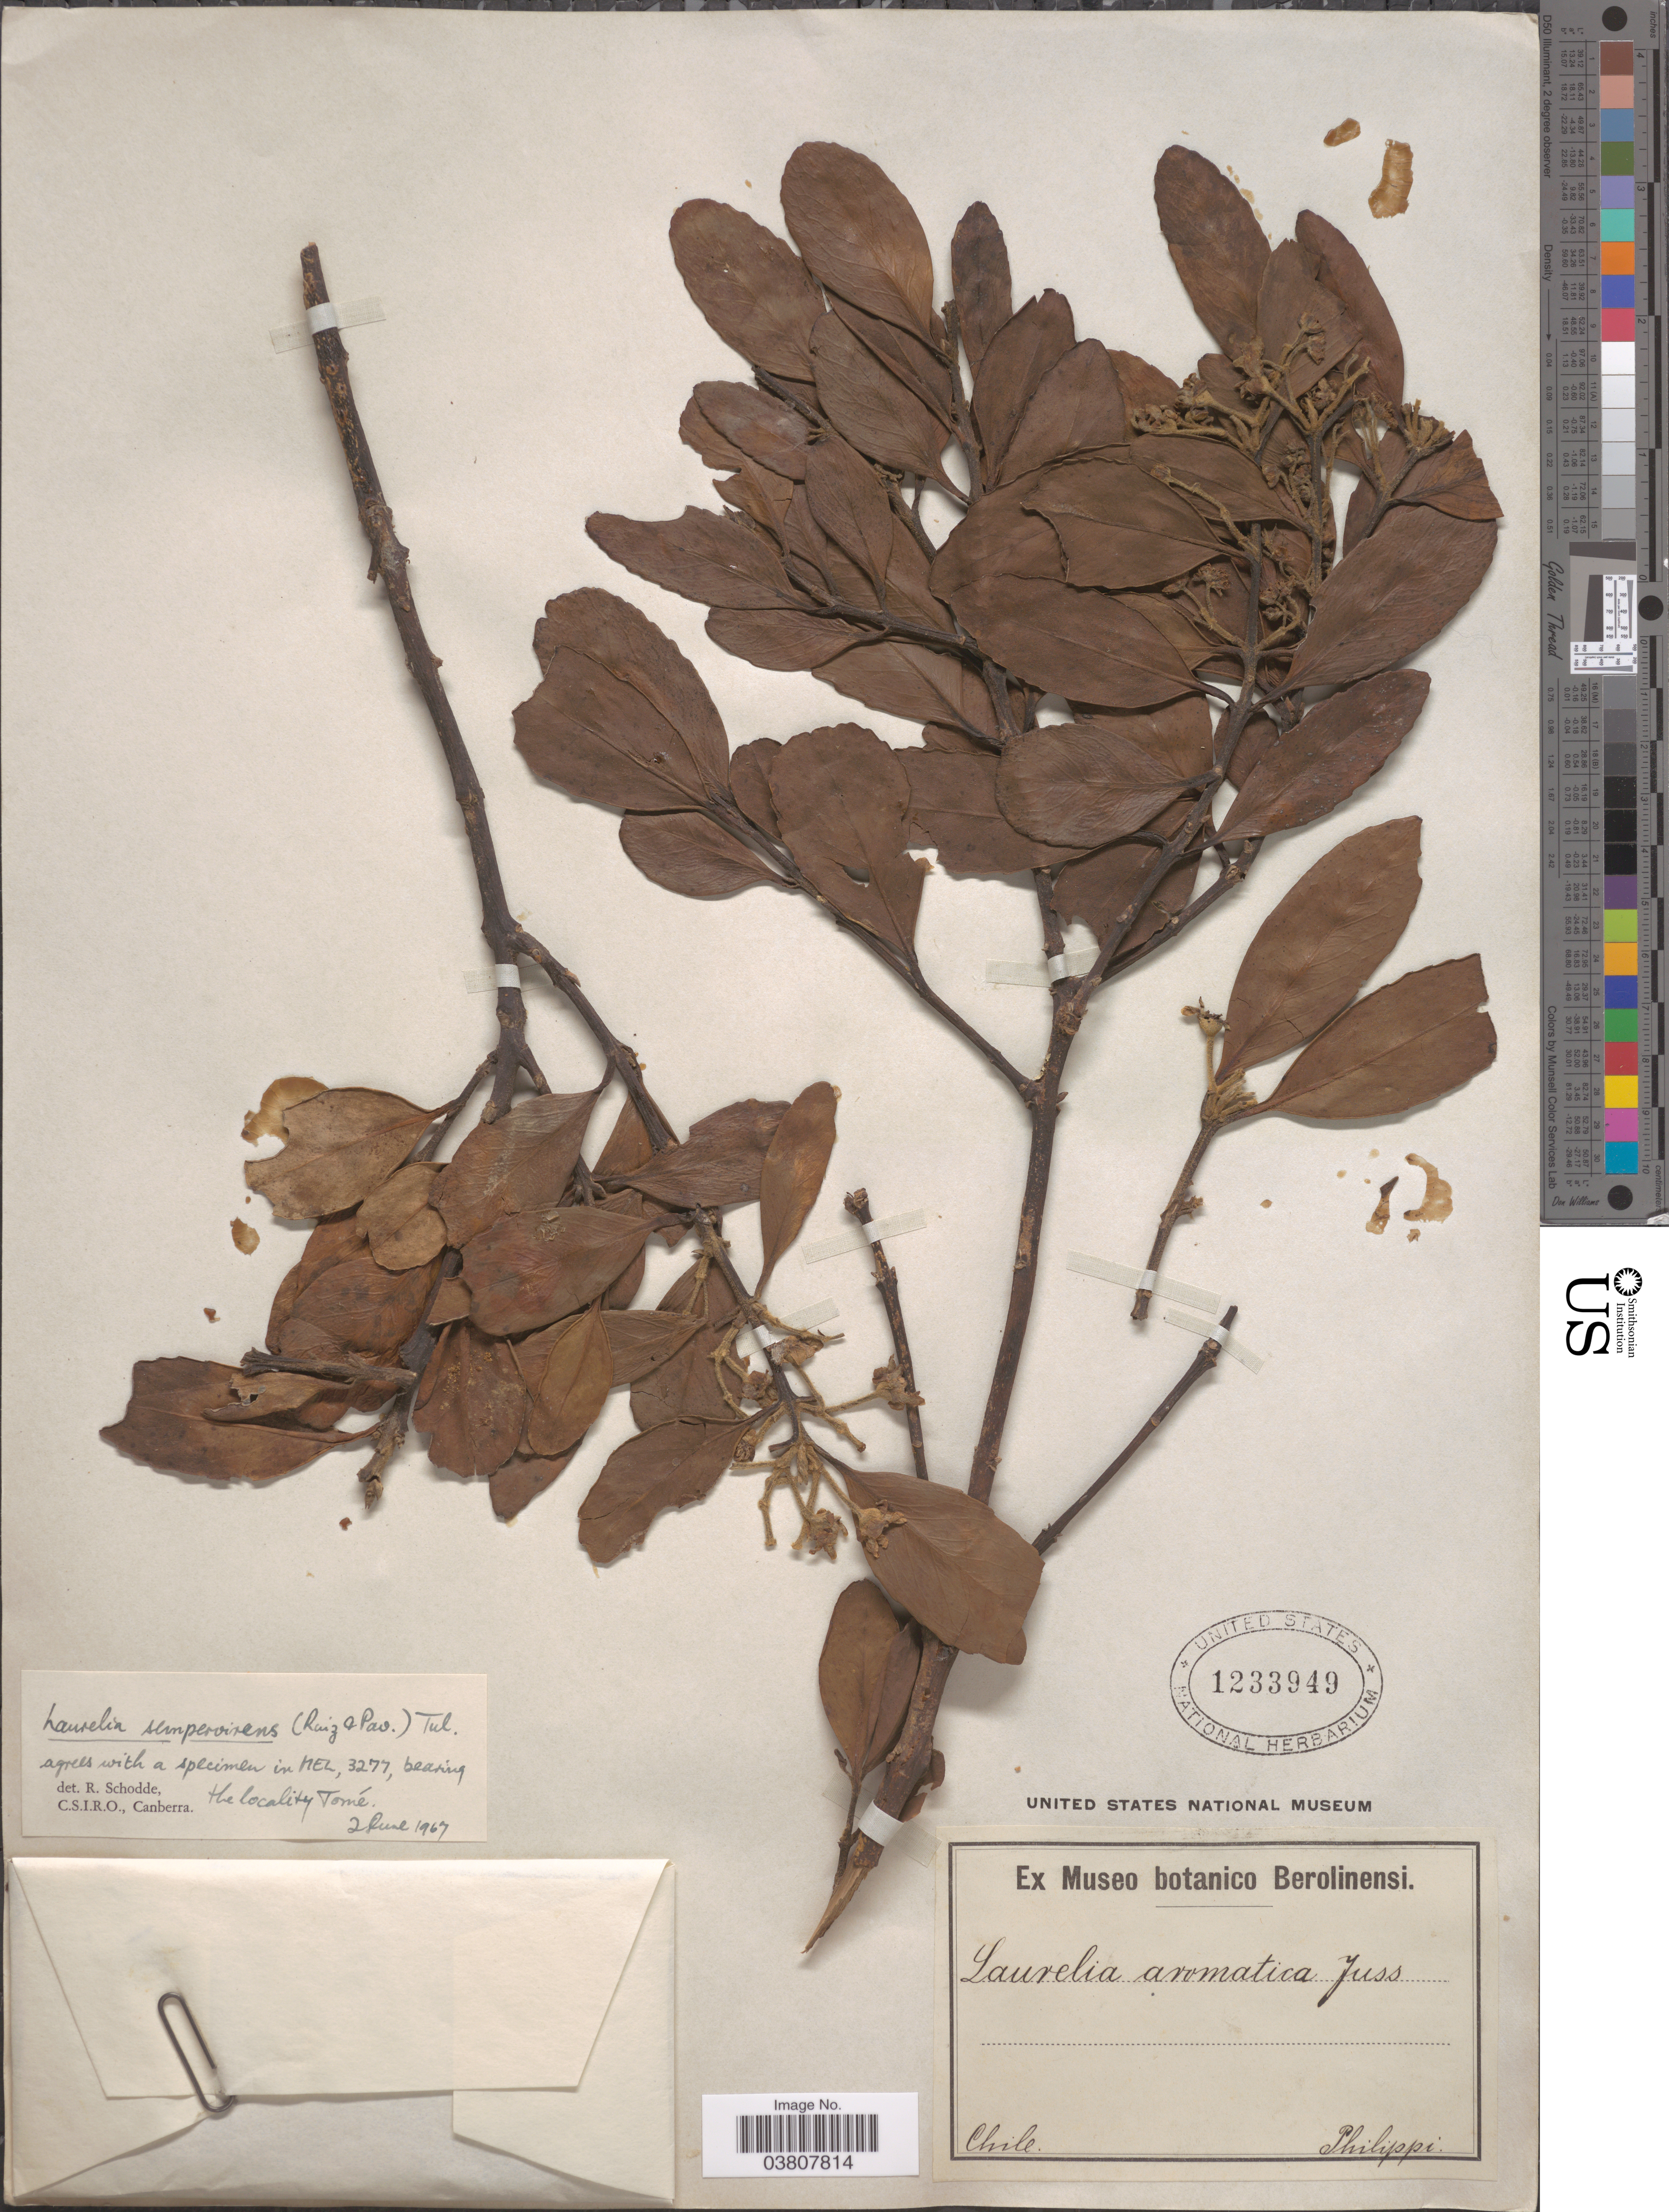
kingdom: Plantae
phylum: Tracheophyta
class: Magnoliopsida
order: Laurales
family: Atherospermataceae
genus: Laurelia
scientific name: Laurelia sempervirens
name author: (Ruiz & Pav.) Tul.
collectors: -. Philippi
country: Chile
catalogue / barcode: US 1233949